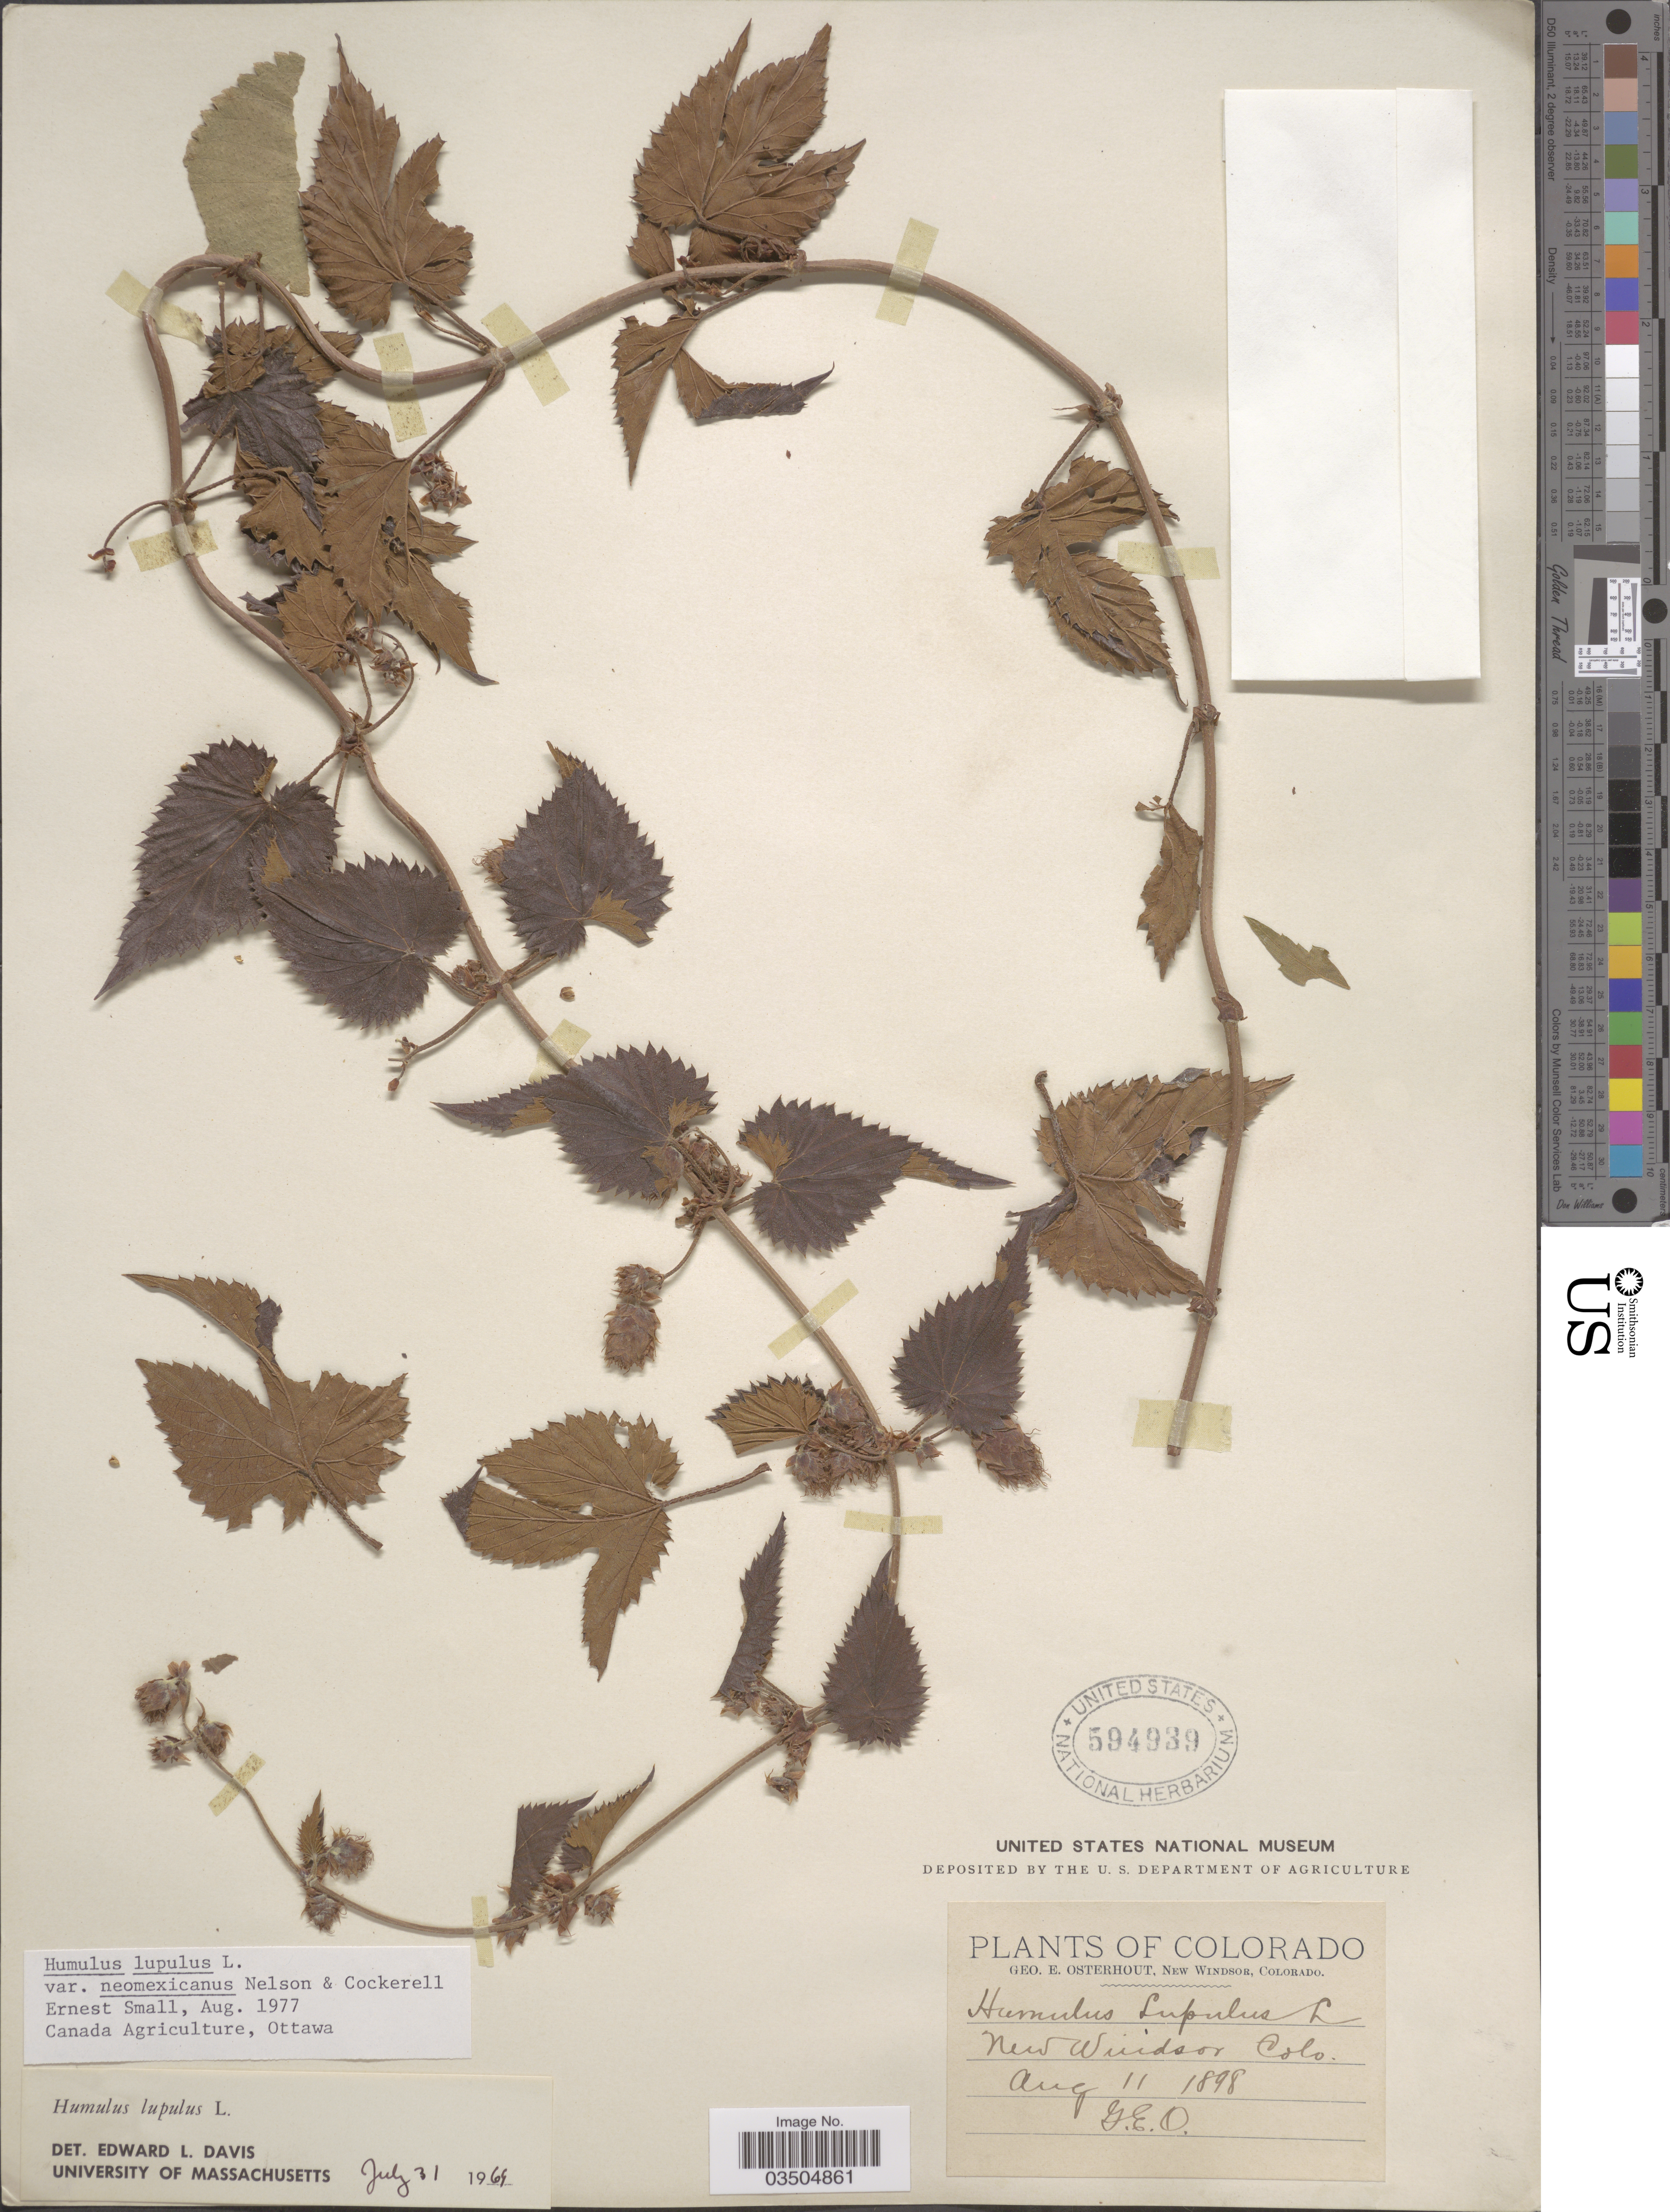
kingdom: Plantae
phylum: Tracheophyta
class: Magnoliopsida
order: Rosales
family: Cannabaceae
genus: Humulus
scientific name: Humulus neomexicanus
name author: (A. Nelson & Cockerell) Rydb.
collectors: G. Osterhout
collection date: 1898-08-11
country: United States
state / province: Colorado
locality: New Windsor.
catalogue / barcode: US 594939